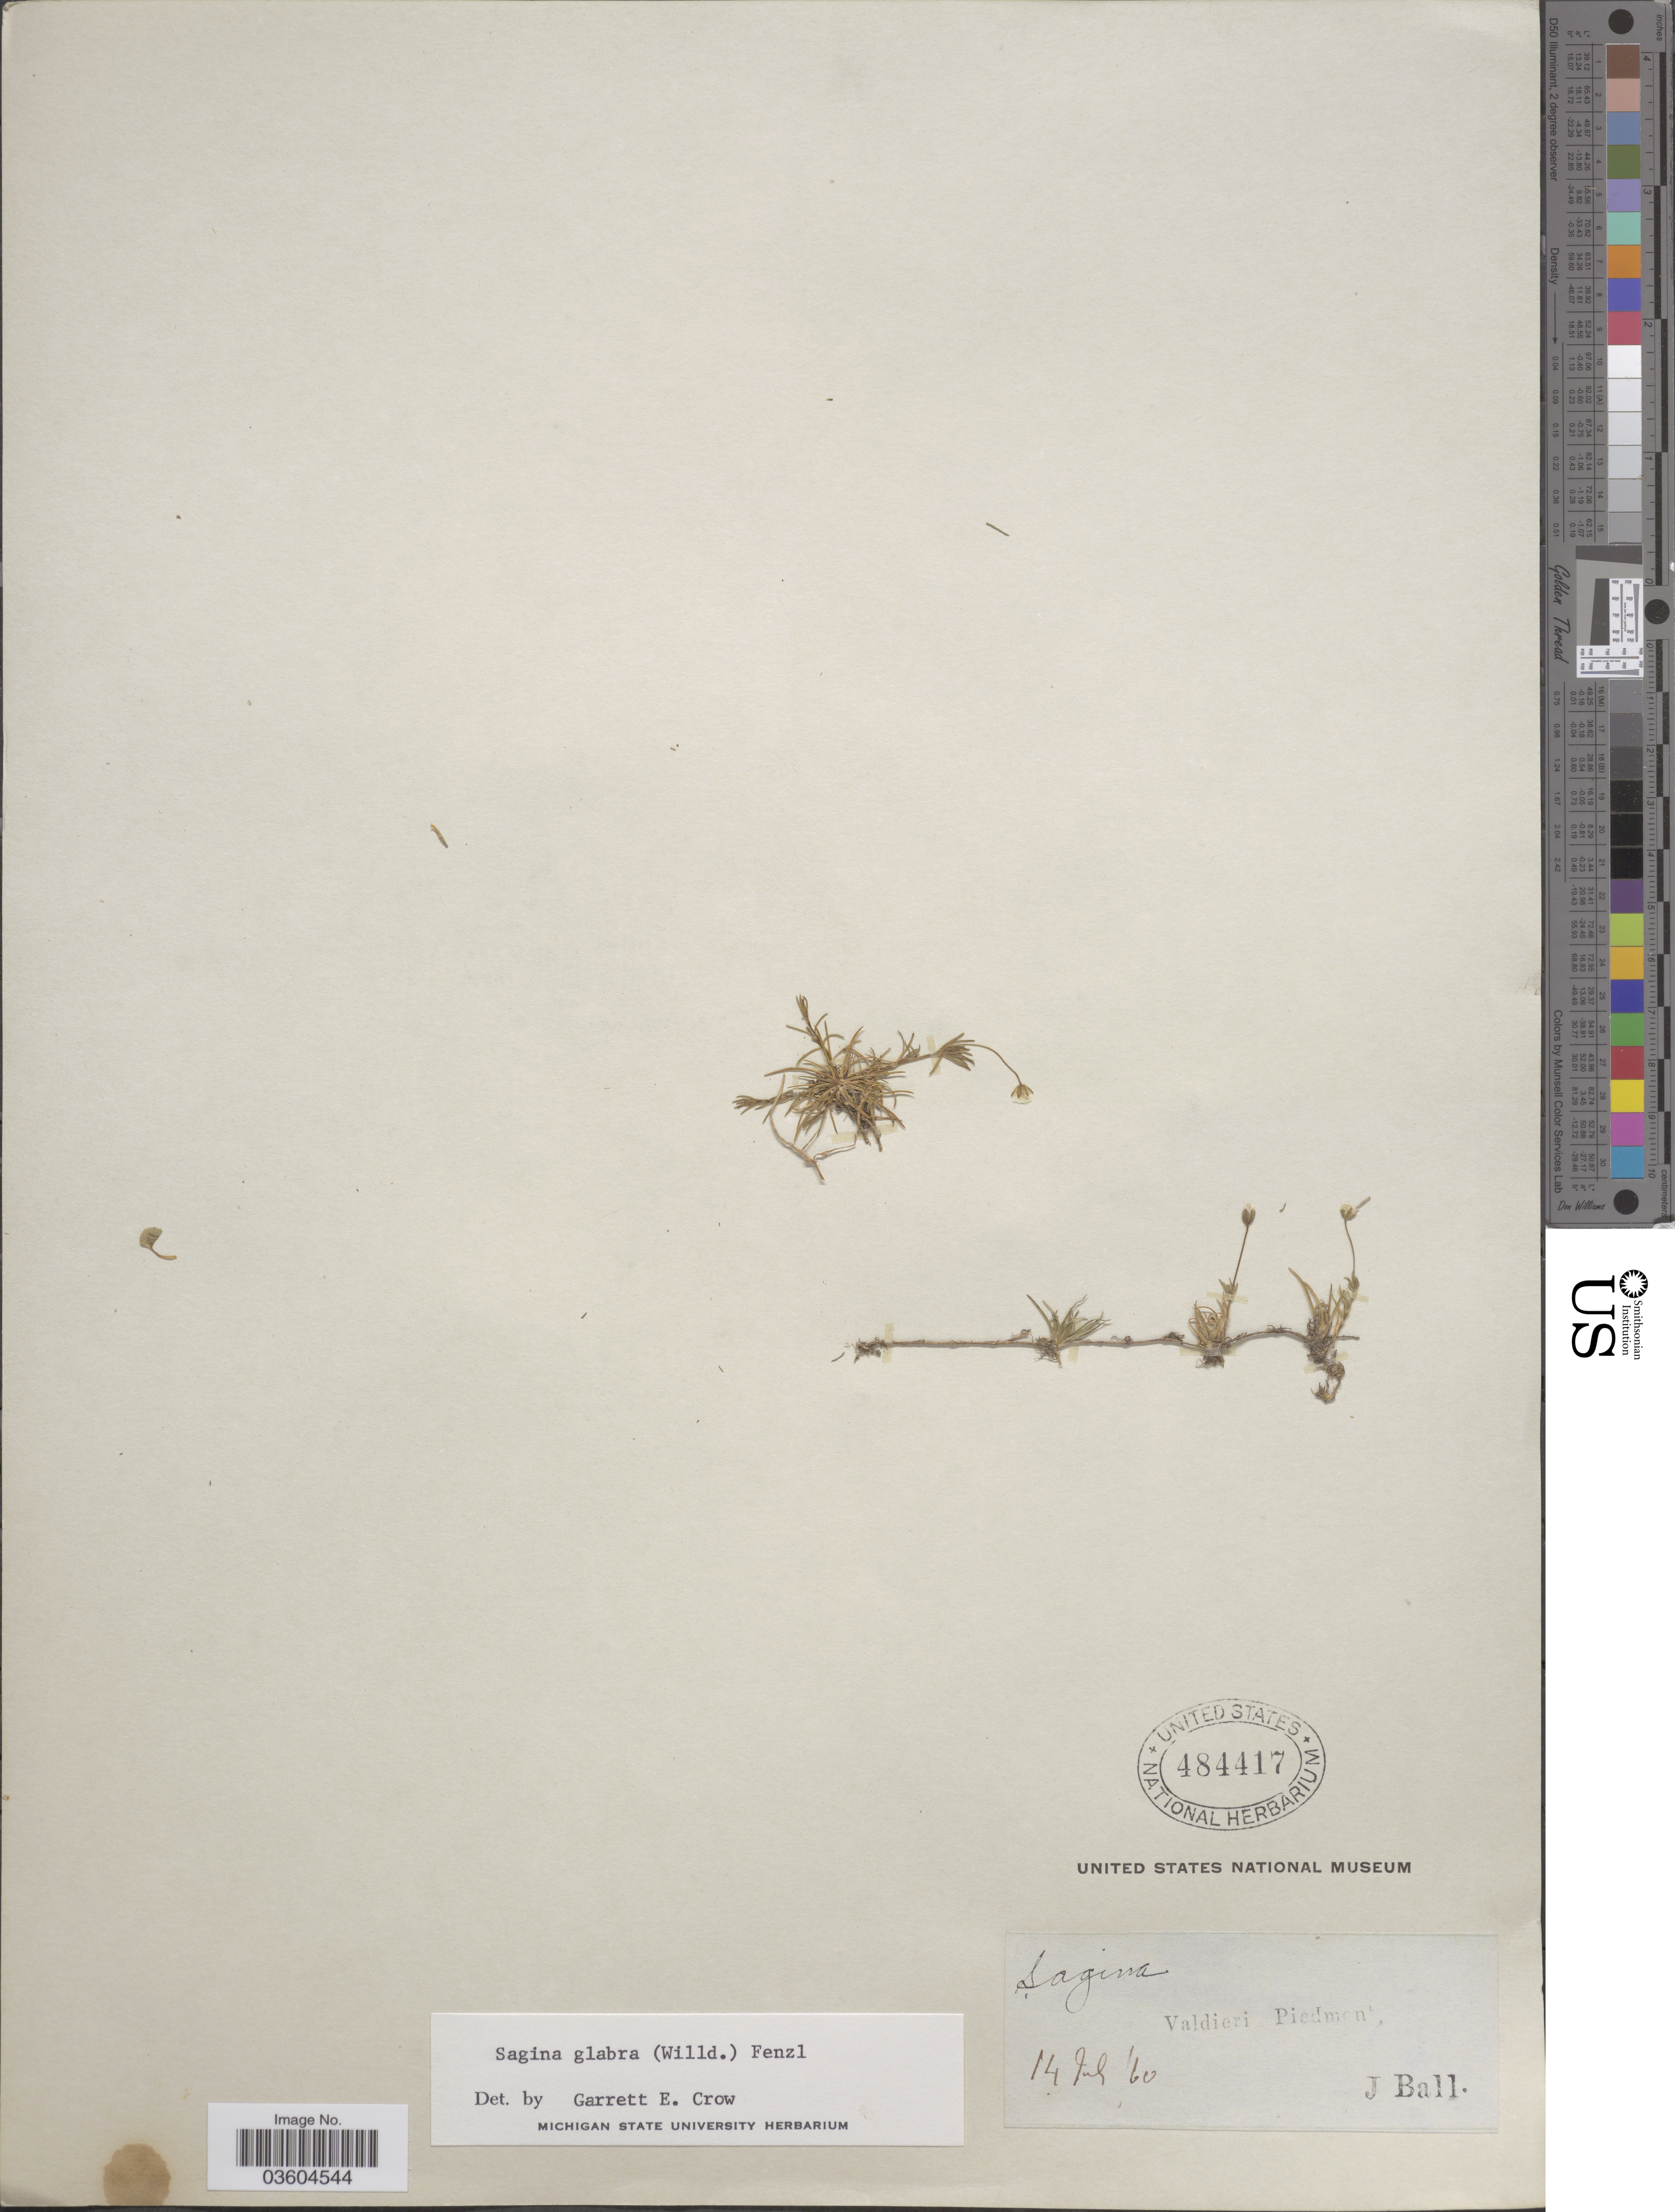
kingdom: Plantae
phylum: Tracheophyta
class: Magnoliopsida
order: Caryophyllales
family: Caryophyllaceae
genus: Sagina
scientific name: Sagina glabra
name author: (Willd.) Fenzl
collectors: J. Ball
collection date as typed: Transcribed d/m/y: 14/7/60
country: Italy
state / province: Piedmont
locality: Valdieri Piedmont.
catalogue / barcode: US 484417